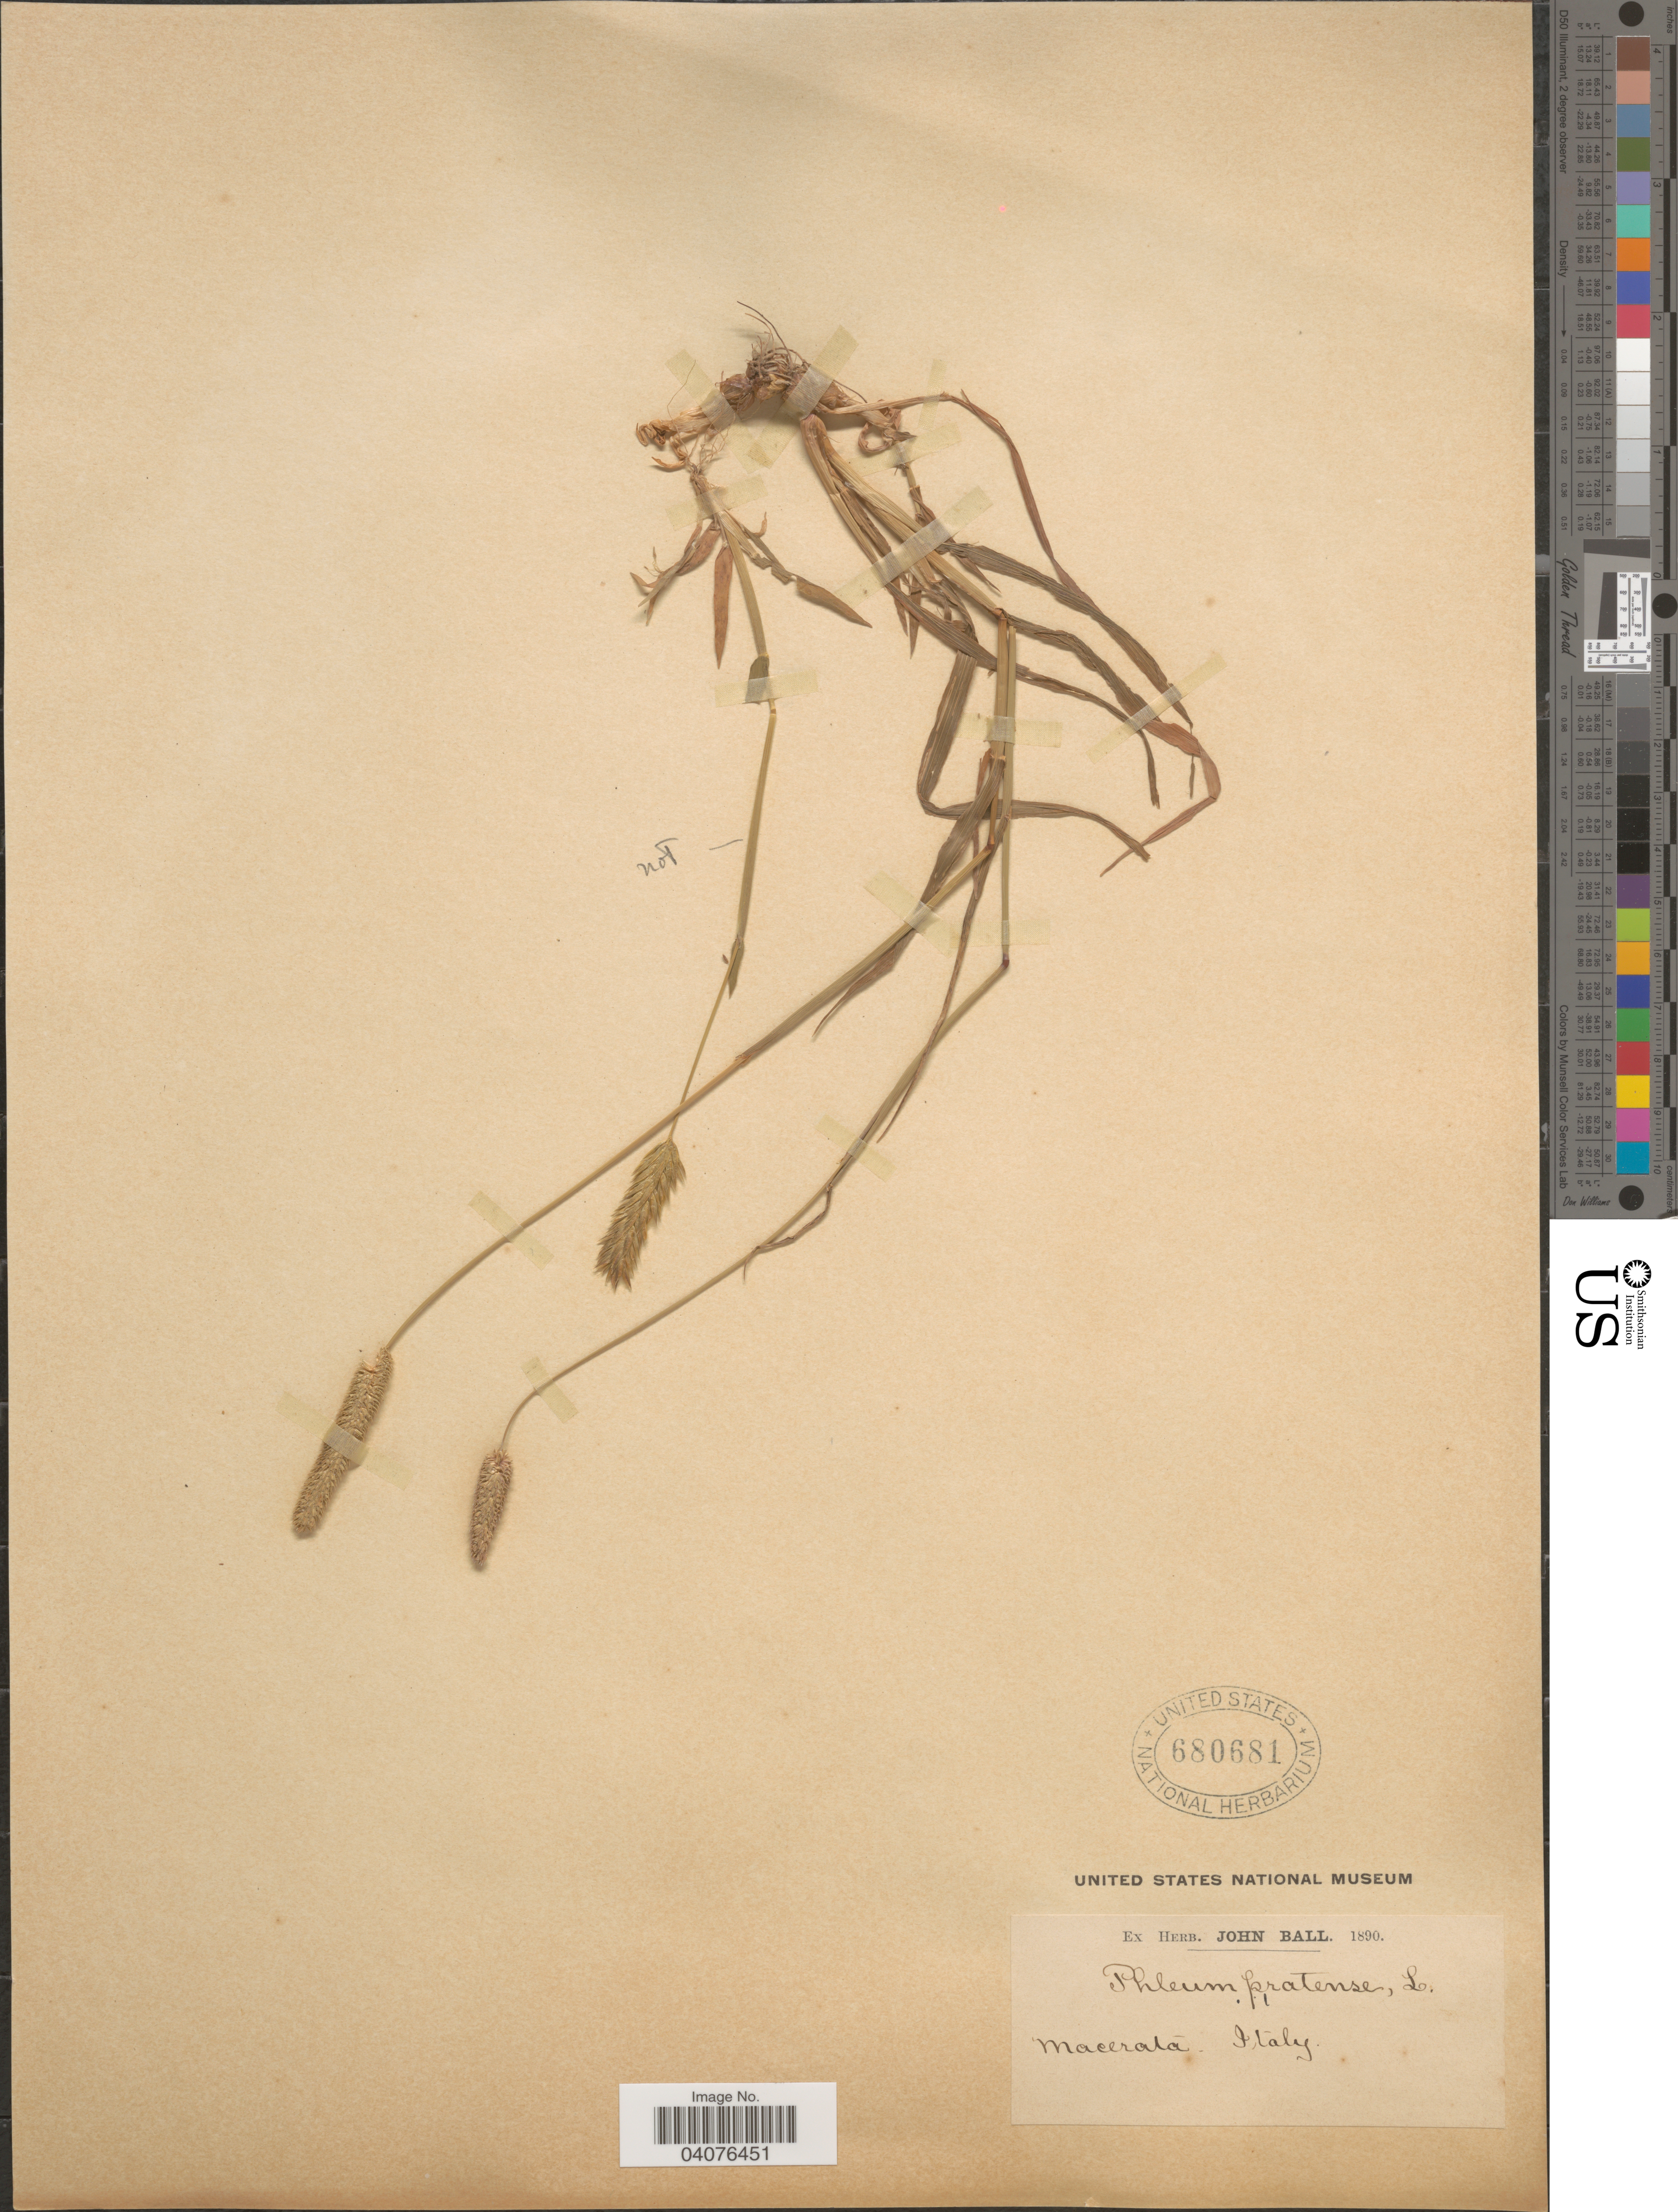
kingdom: Plantae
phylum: Tracheophyta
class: Liliopsida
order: Poales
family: Poaceae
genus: Phleum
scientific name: Phleum pratense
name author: L.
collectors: ex herb. John Ball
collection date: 1890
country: Italy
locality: Macerata.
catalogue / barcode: US 680681